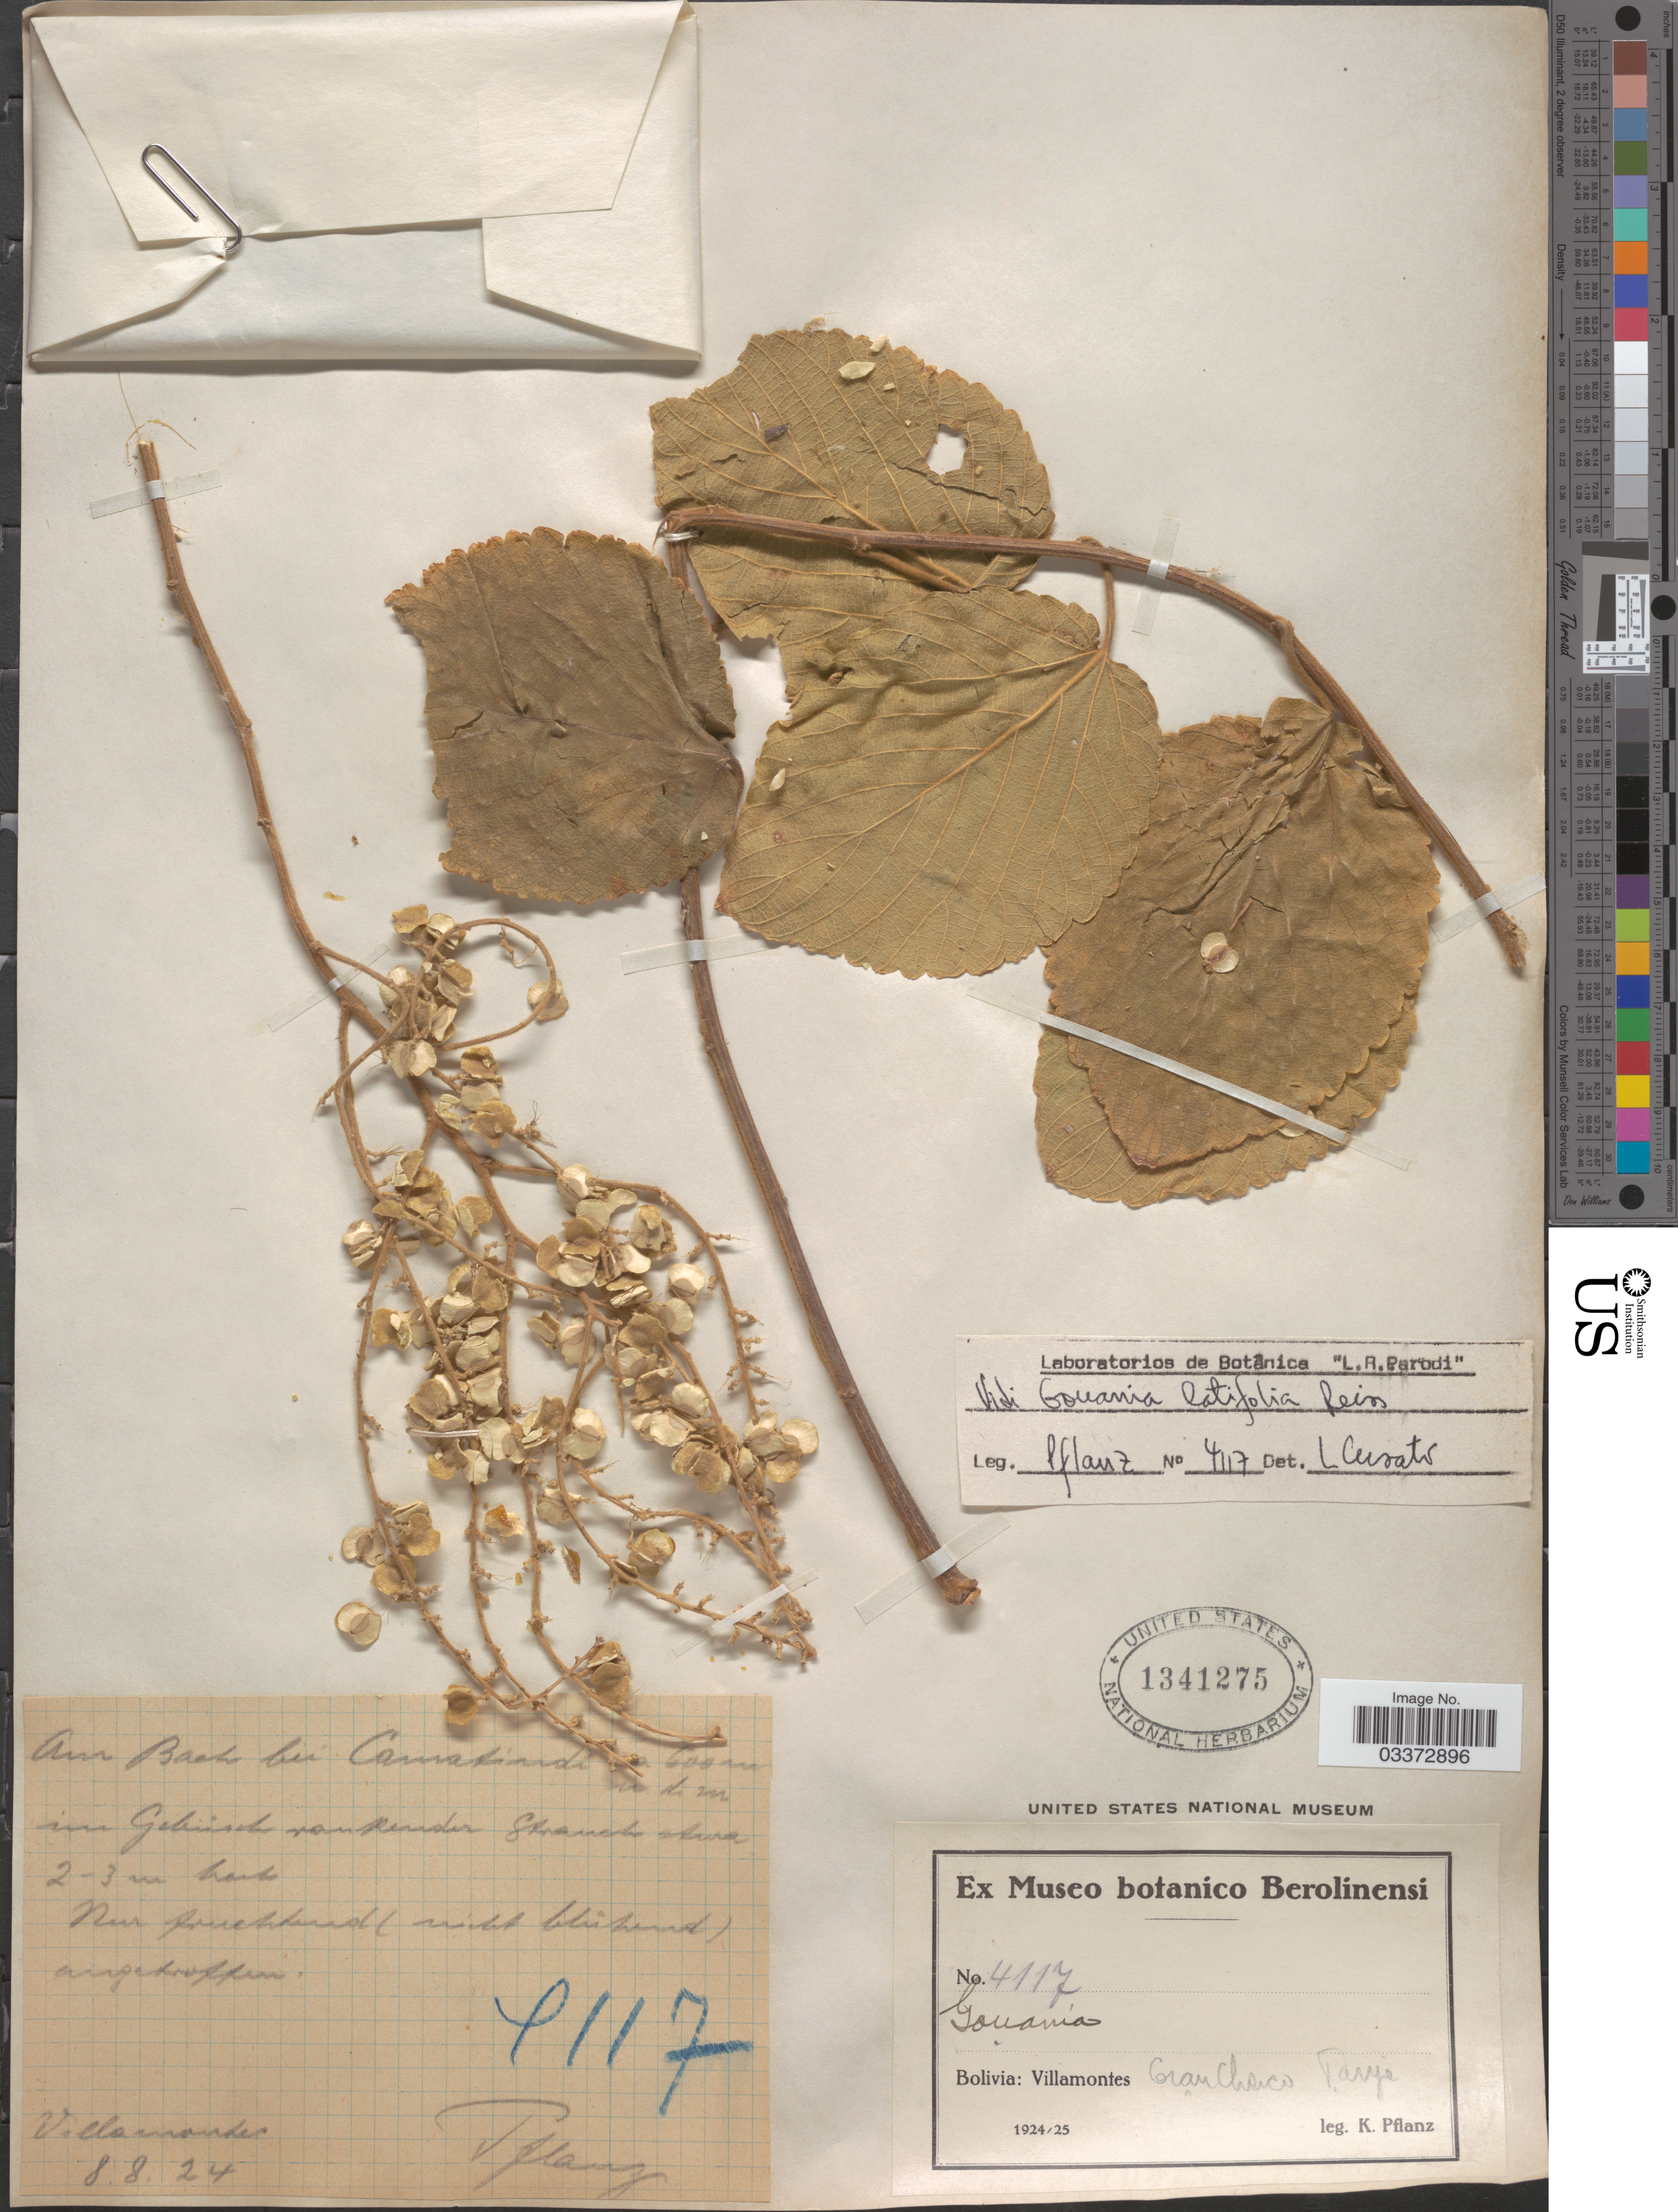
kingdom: Plantae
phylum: Tracheophyta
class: Magnoliopsida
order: Rosales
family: Rhamnaceae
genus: Gouania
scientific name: Gouania latifolia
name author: Reissek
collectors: K. Pflanz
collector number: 4117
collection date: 1924-08-08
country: Bolivia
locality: Villamontes. Gran Chaco Tarija. Am Bach bei Camatindi.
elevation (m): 600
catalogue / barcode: US 1341275